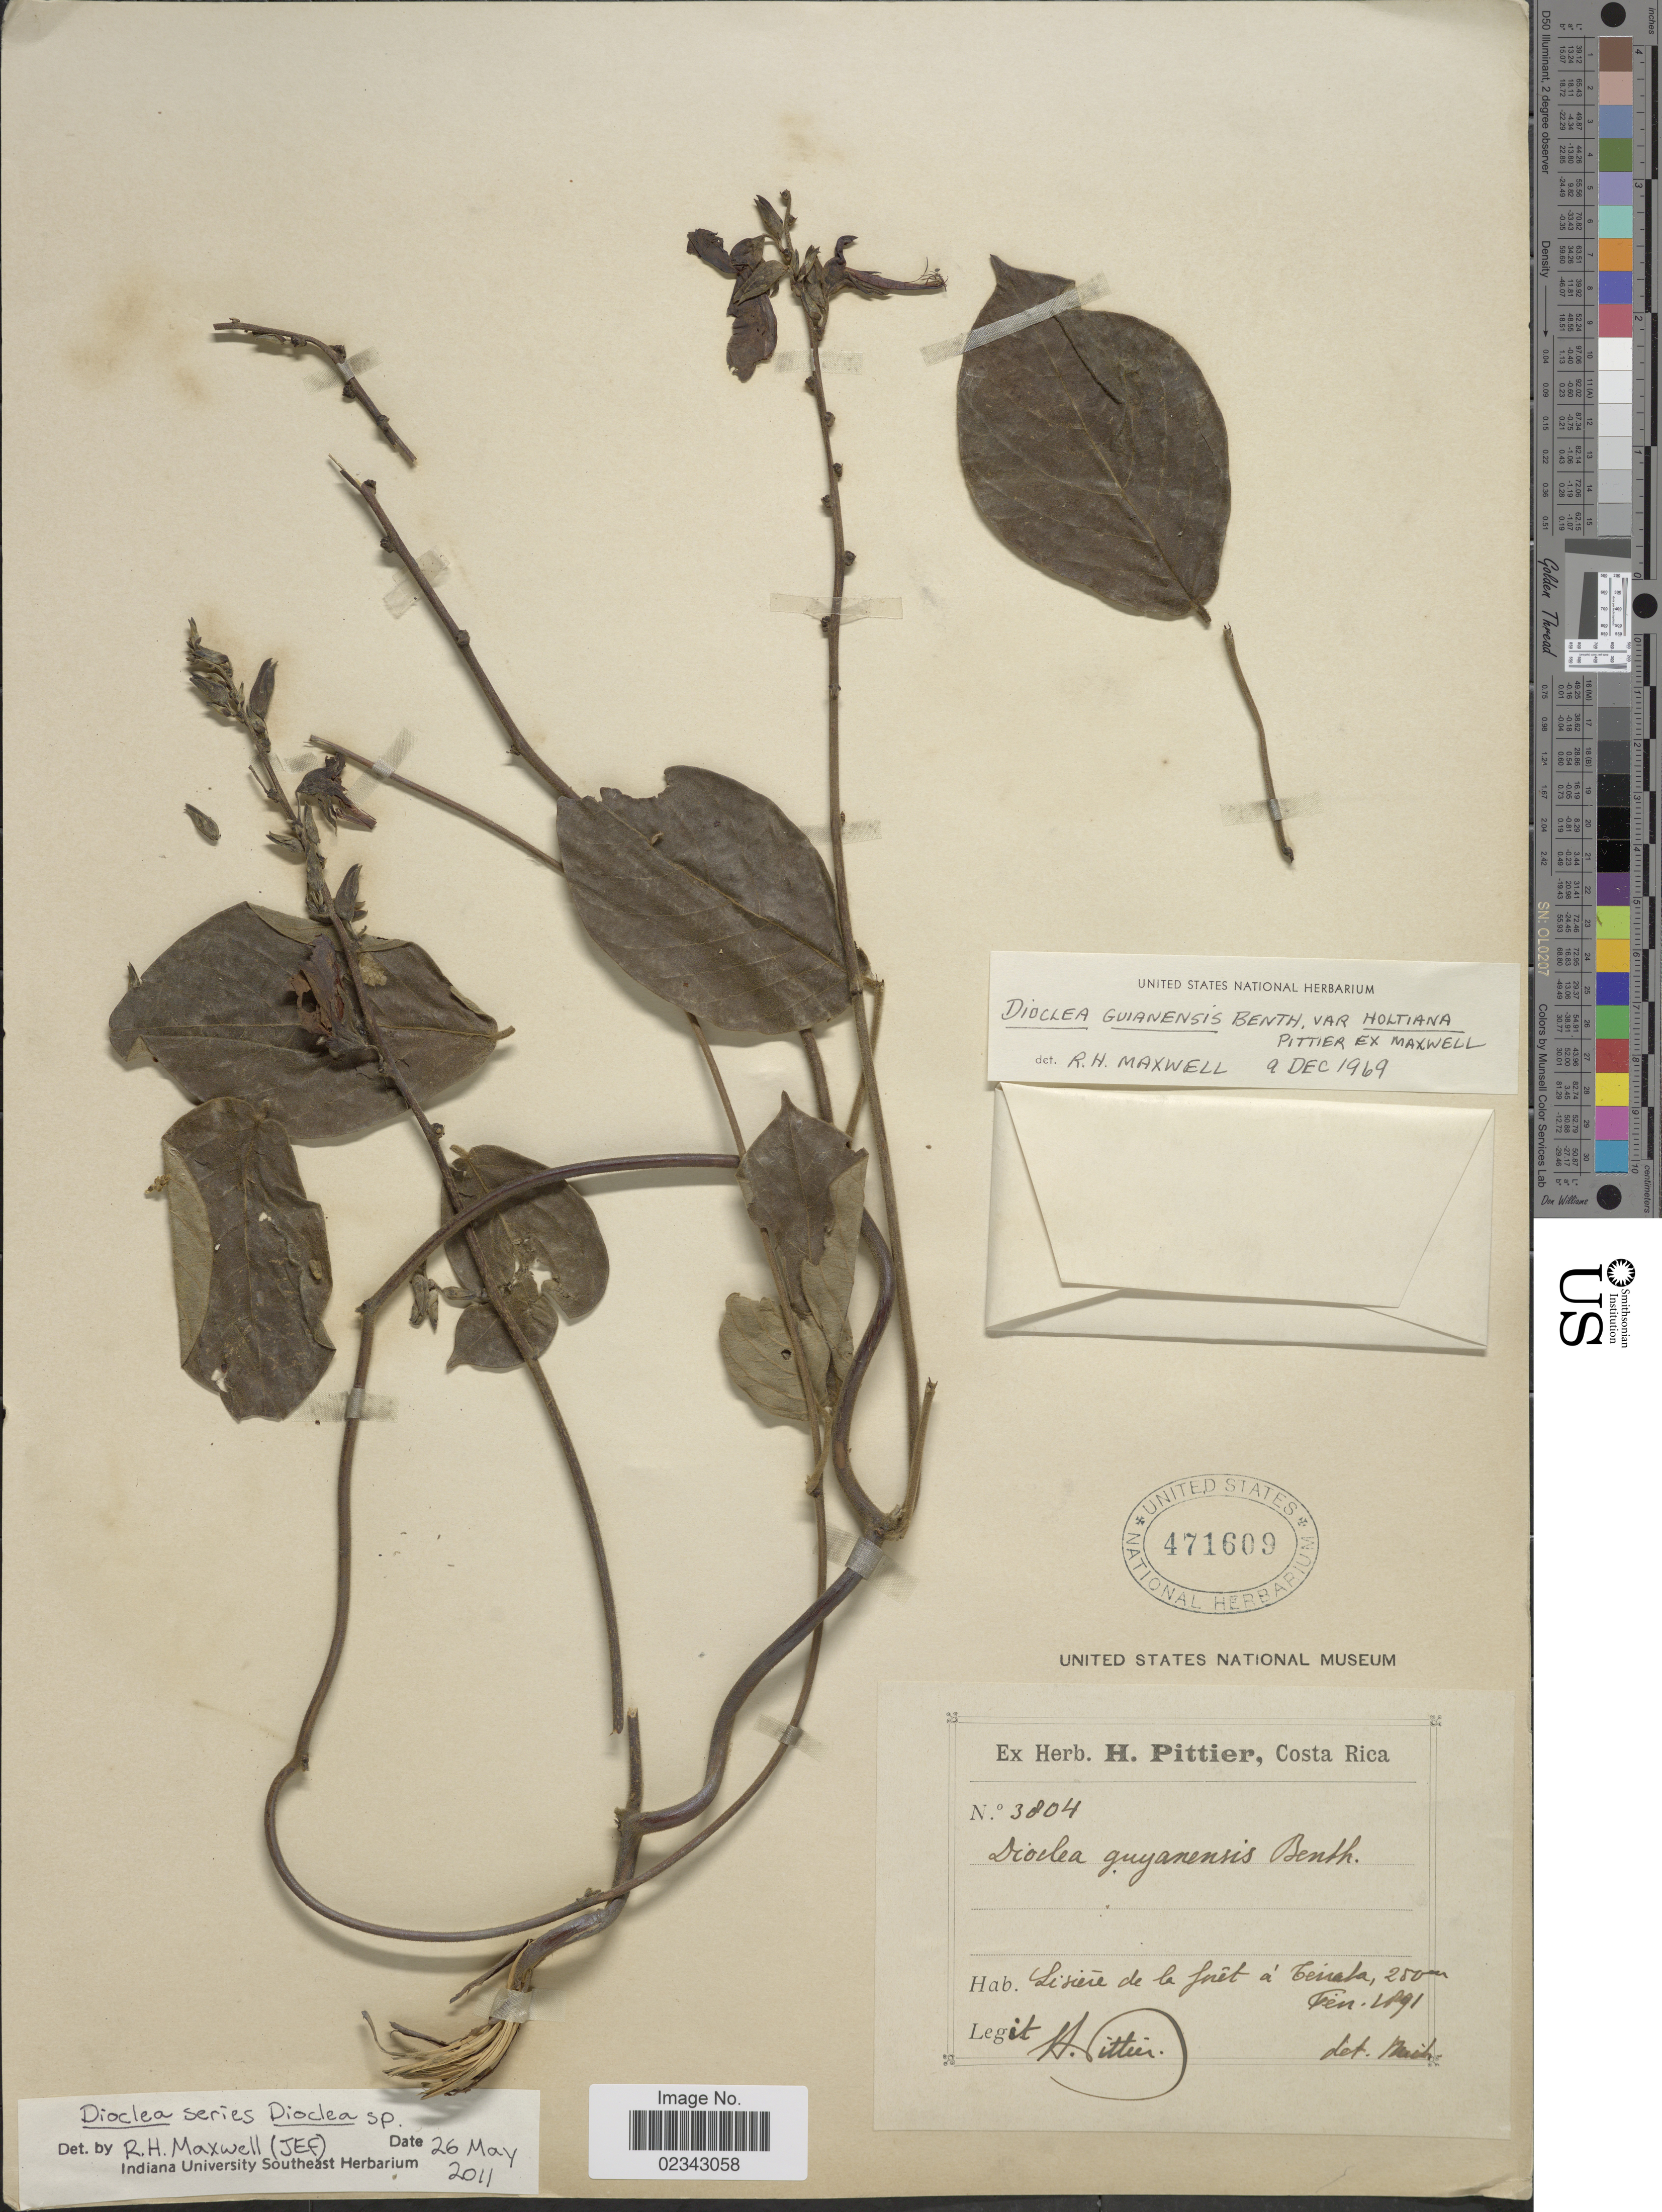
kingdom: Plantae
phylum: Tracheophyta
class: Magnoliopsida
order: Fabales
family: Fabaceae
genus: Dioclea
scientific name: Dioclea sp.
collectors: H. F. Pittier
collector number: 3804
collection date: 1891-02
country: Costa Rica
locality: Lisiere de la forêt á Térraba.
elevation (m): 250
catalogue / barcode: US 471609